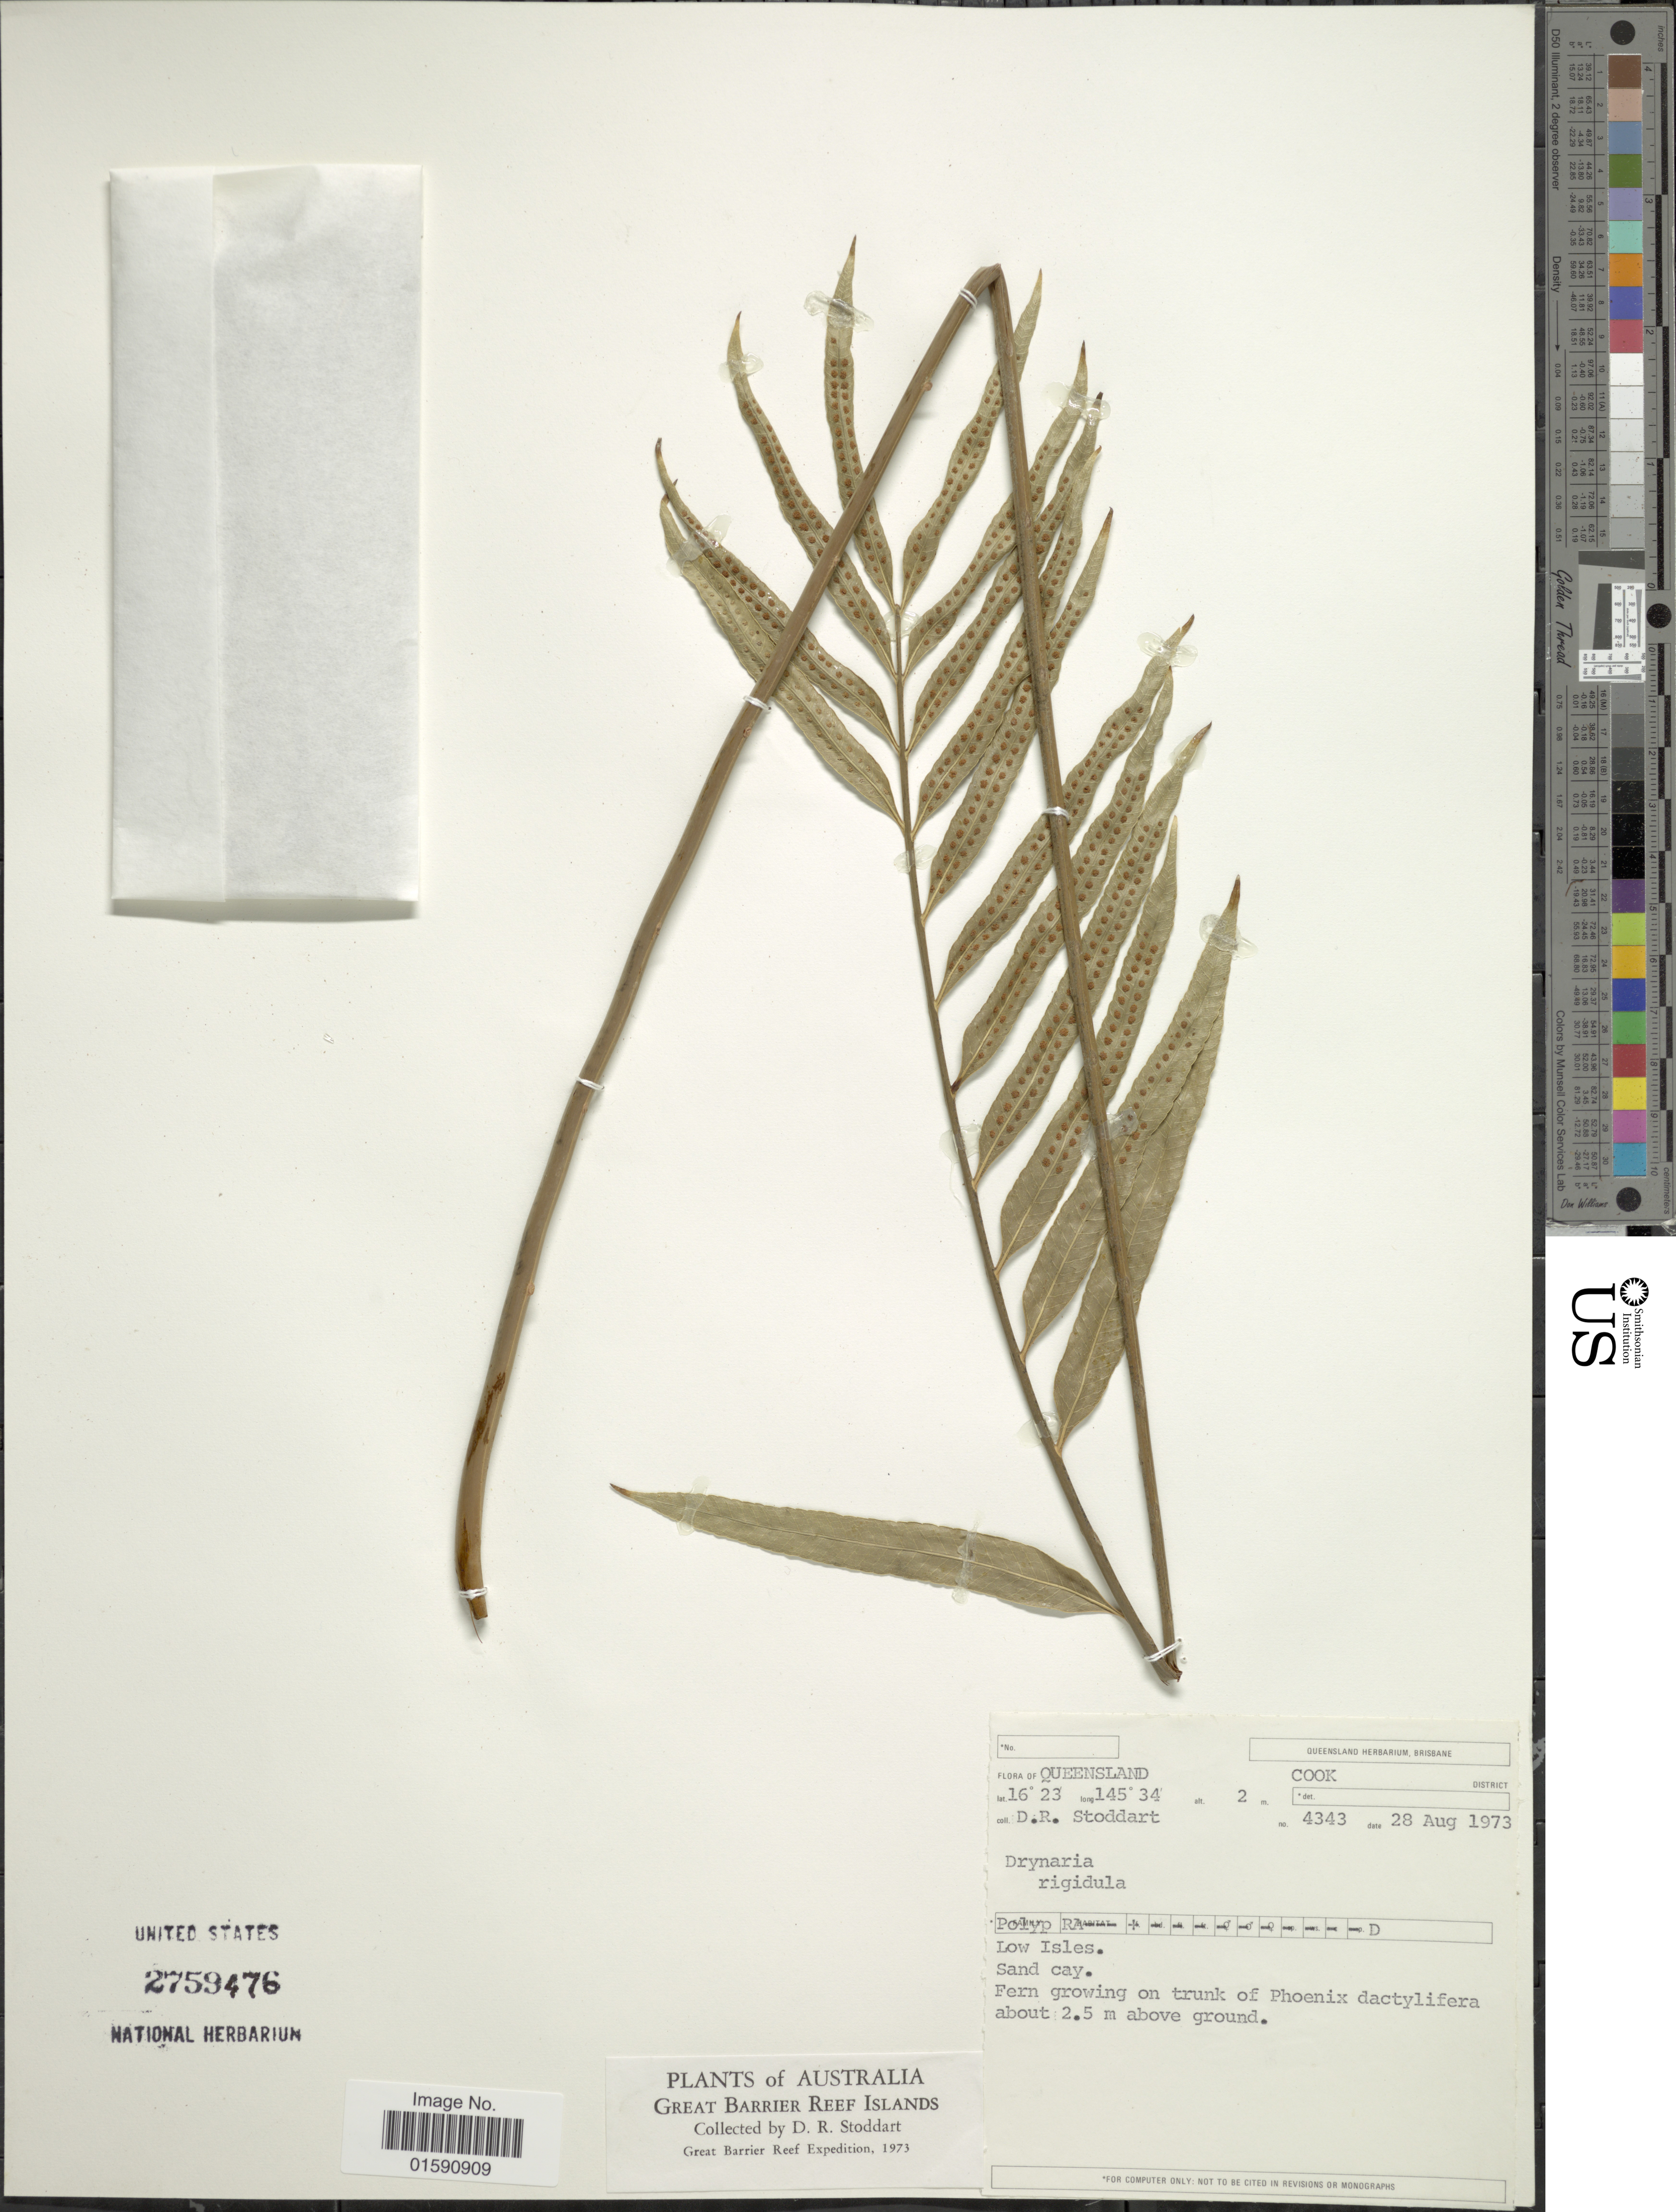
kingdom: Plantae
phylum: Tracheophyta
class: Polypodiopsida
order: Polypodiales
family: Polypodiaceae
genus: Drynaria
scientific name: Drynaria rigidula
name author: (Sw.) Bedd.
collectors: D. R. Stoddart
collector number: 4343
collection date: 1973-08-28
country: Australia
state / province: Queensland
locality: Cook District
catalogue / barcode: US 2759476